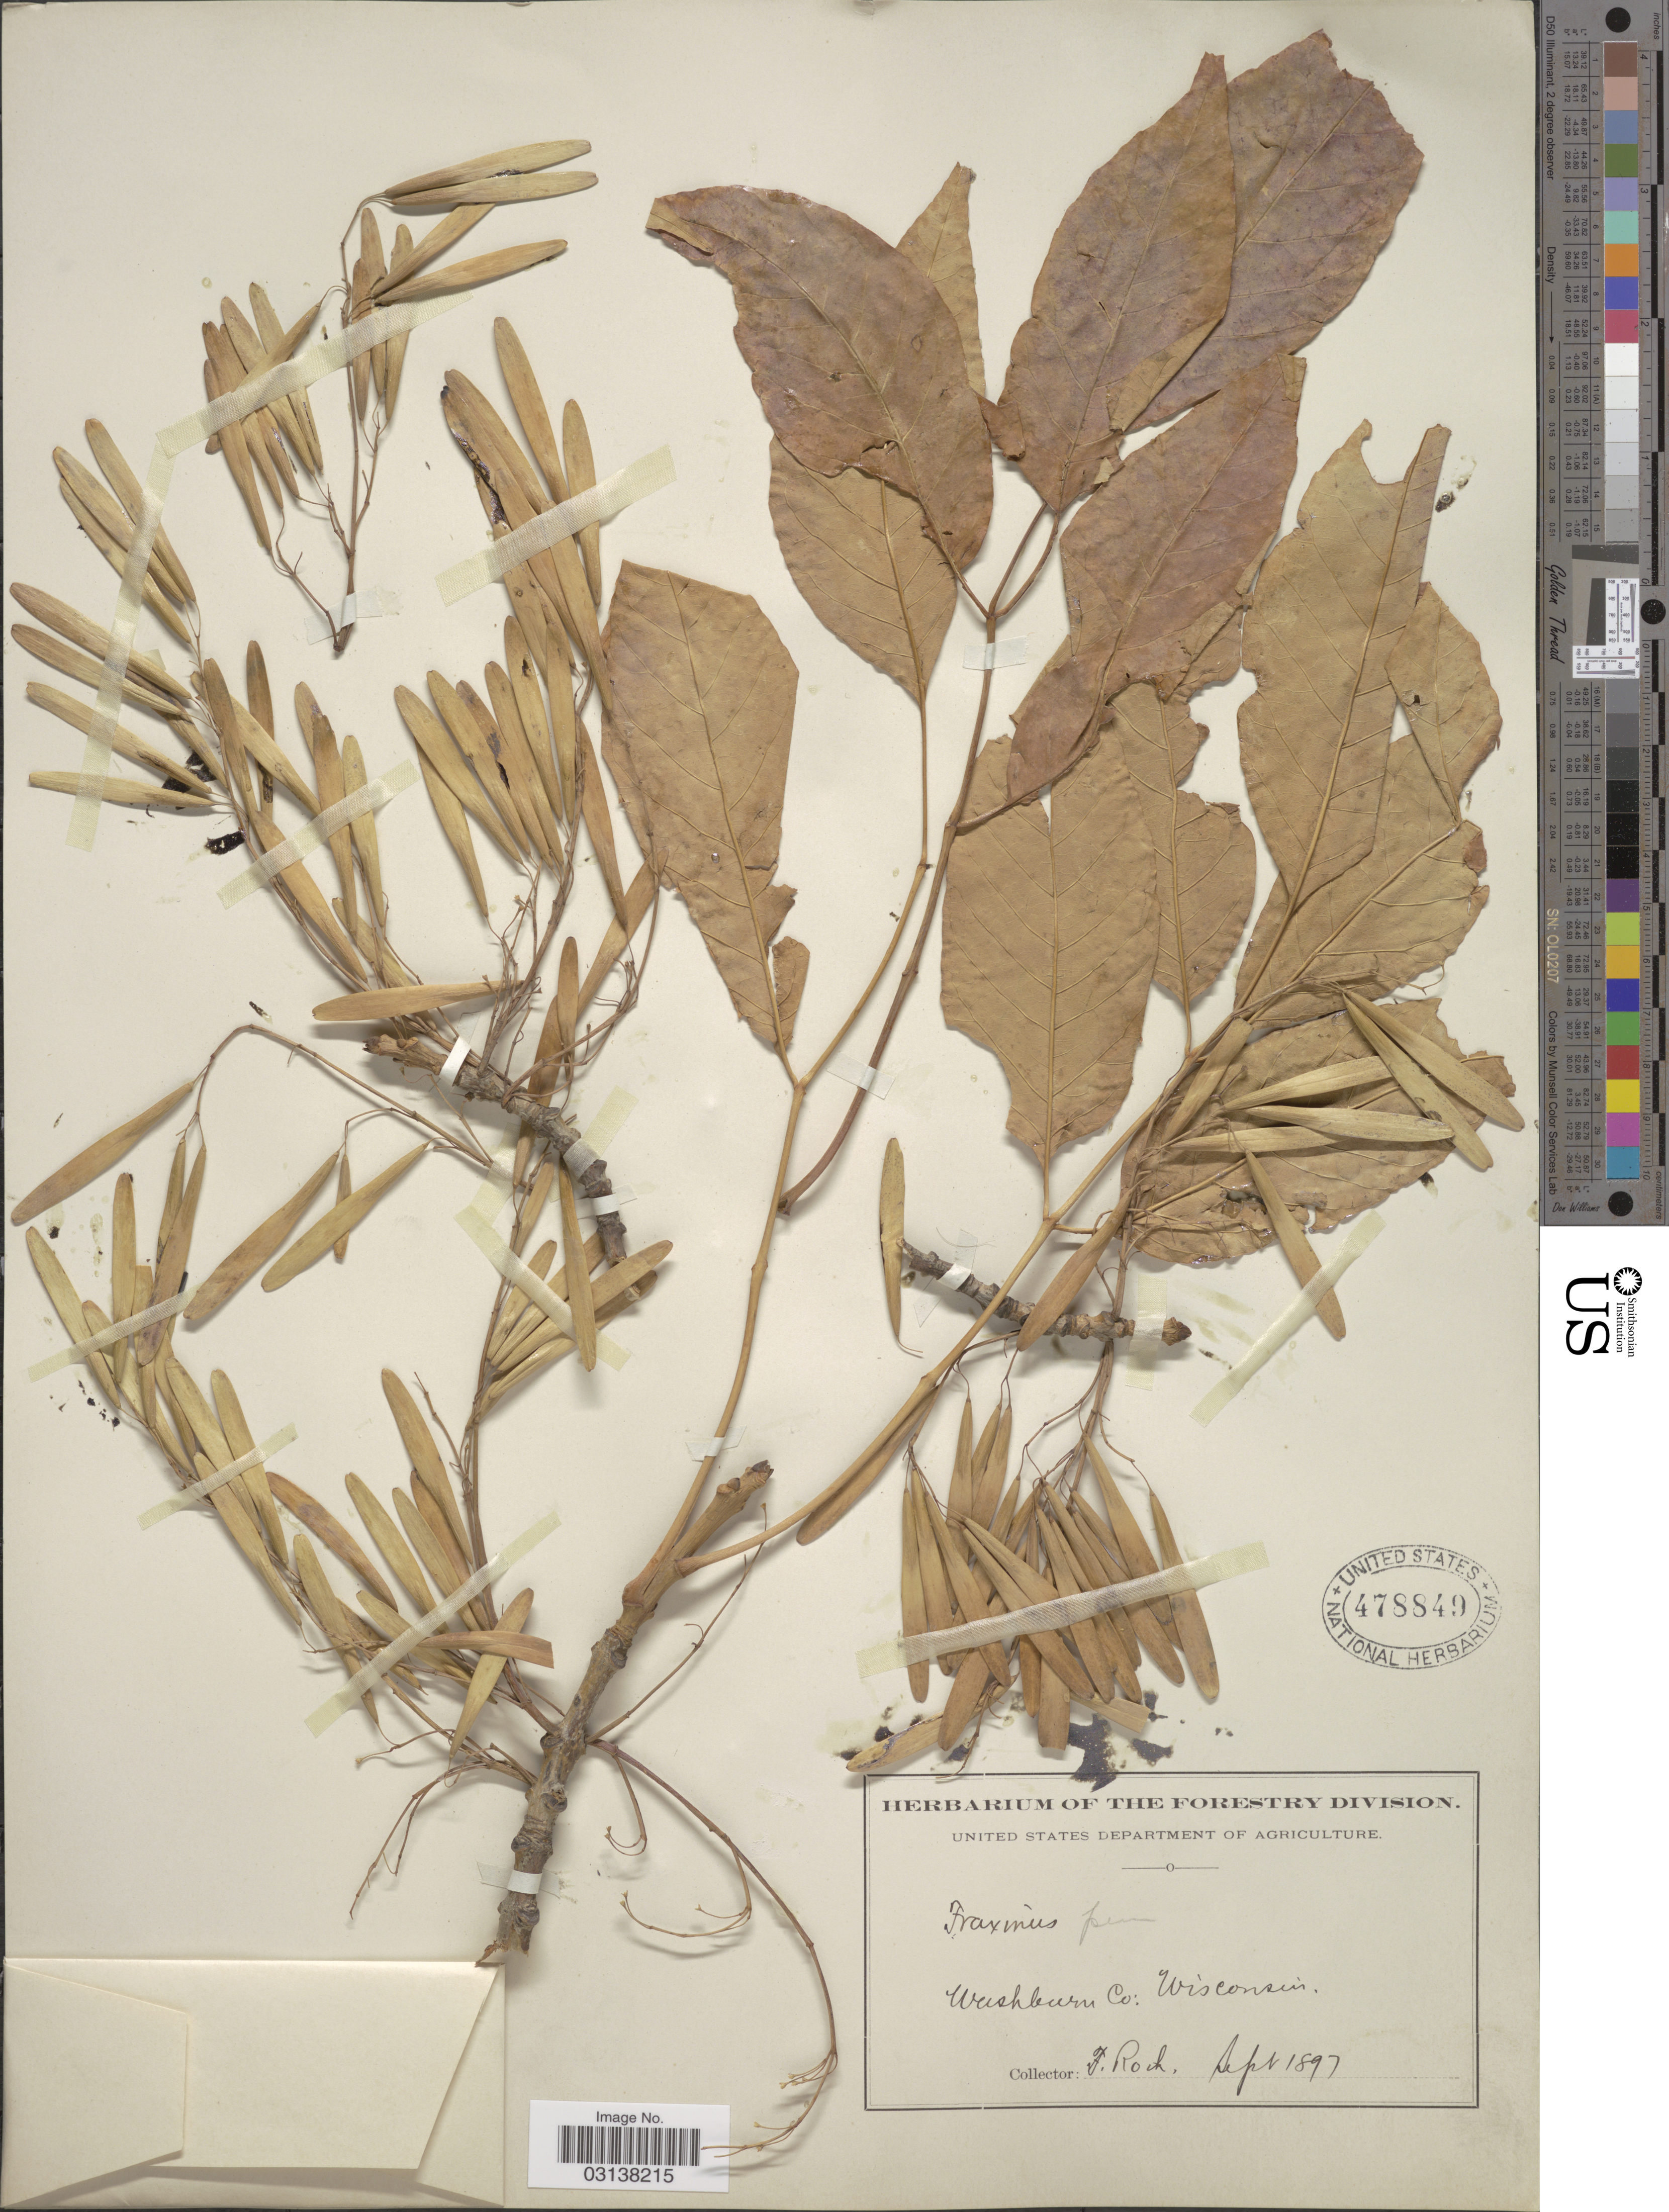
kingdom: Plantae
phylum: Tracheophyta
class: Magnoliopsida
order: Lamiales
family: Oleaceae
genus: Fraxinus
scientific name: Fraxinus americana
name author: L.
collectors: F. Rock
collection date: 1897-09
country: United States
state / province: Wisconsin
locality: Washburn Co.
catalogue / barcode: US 478849